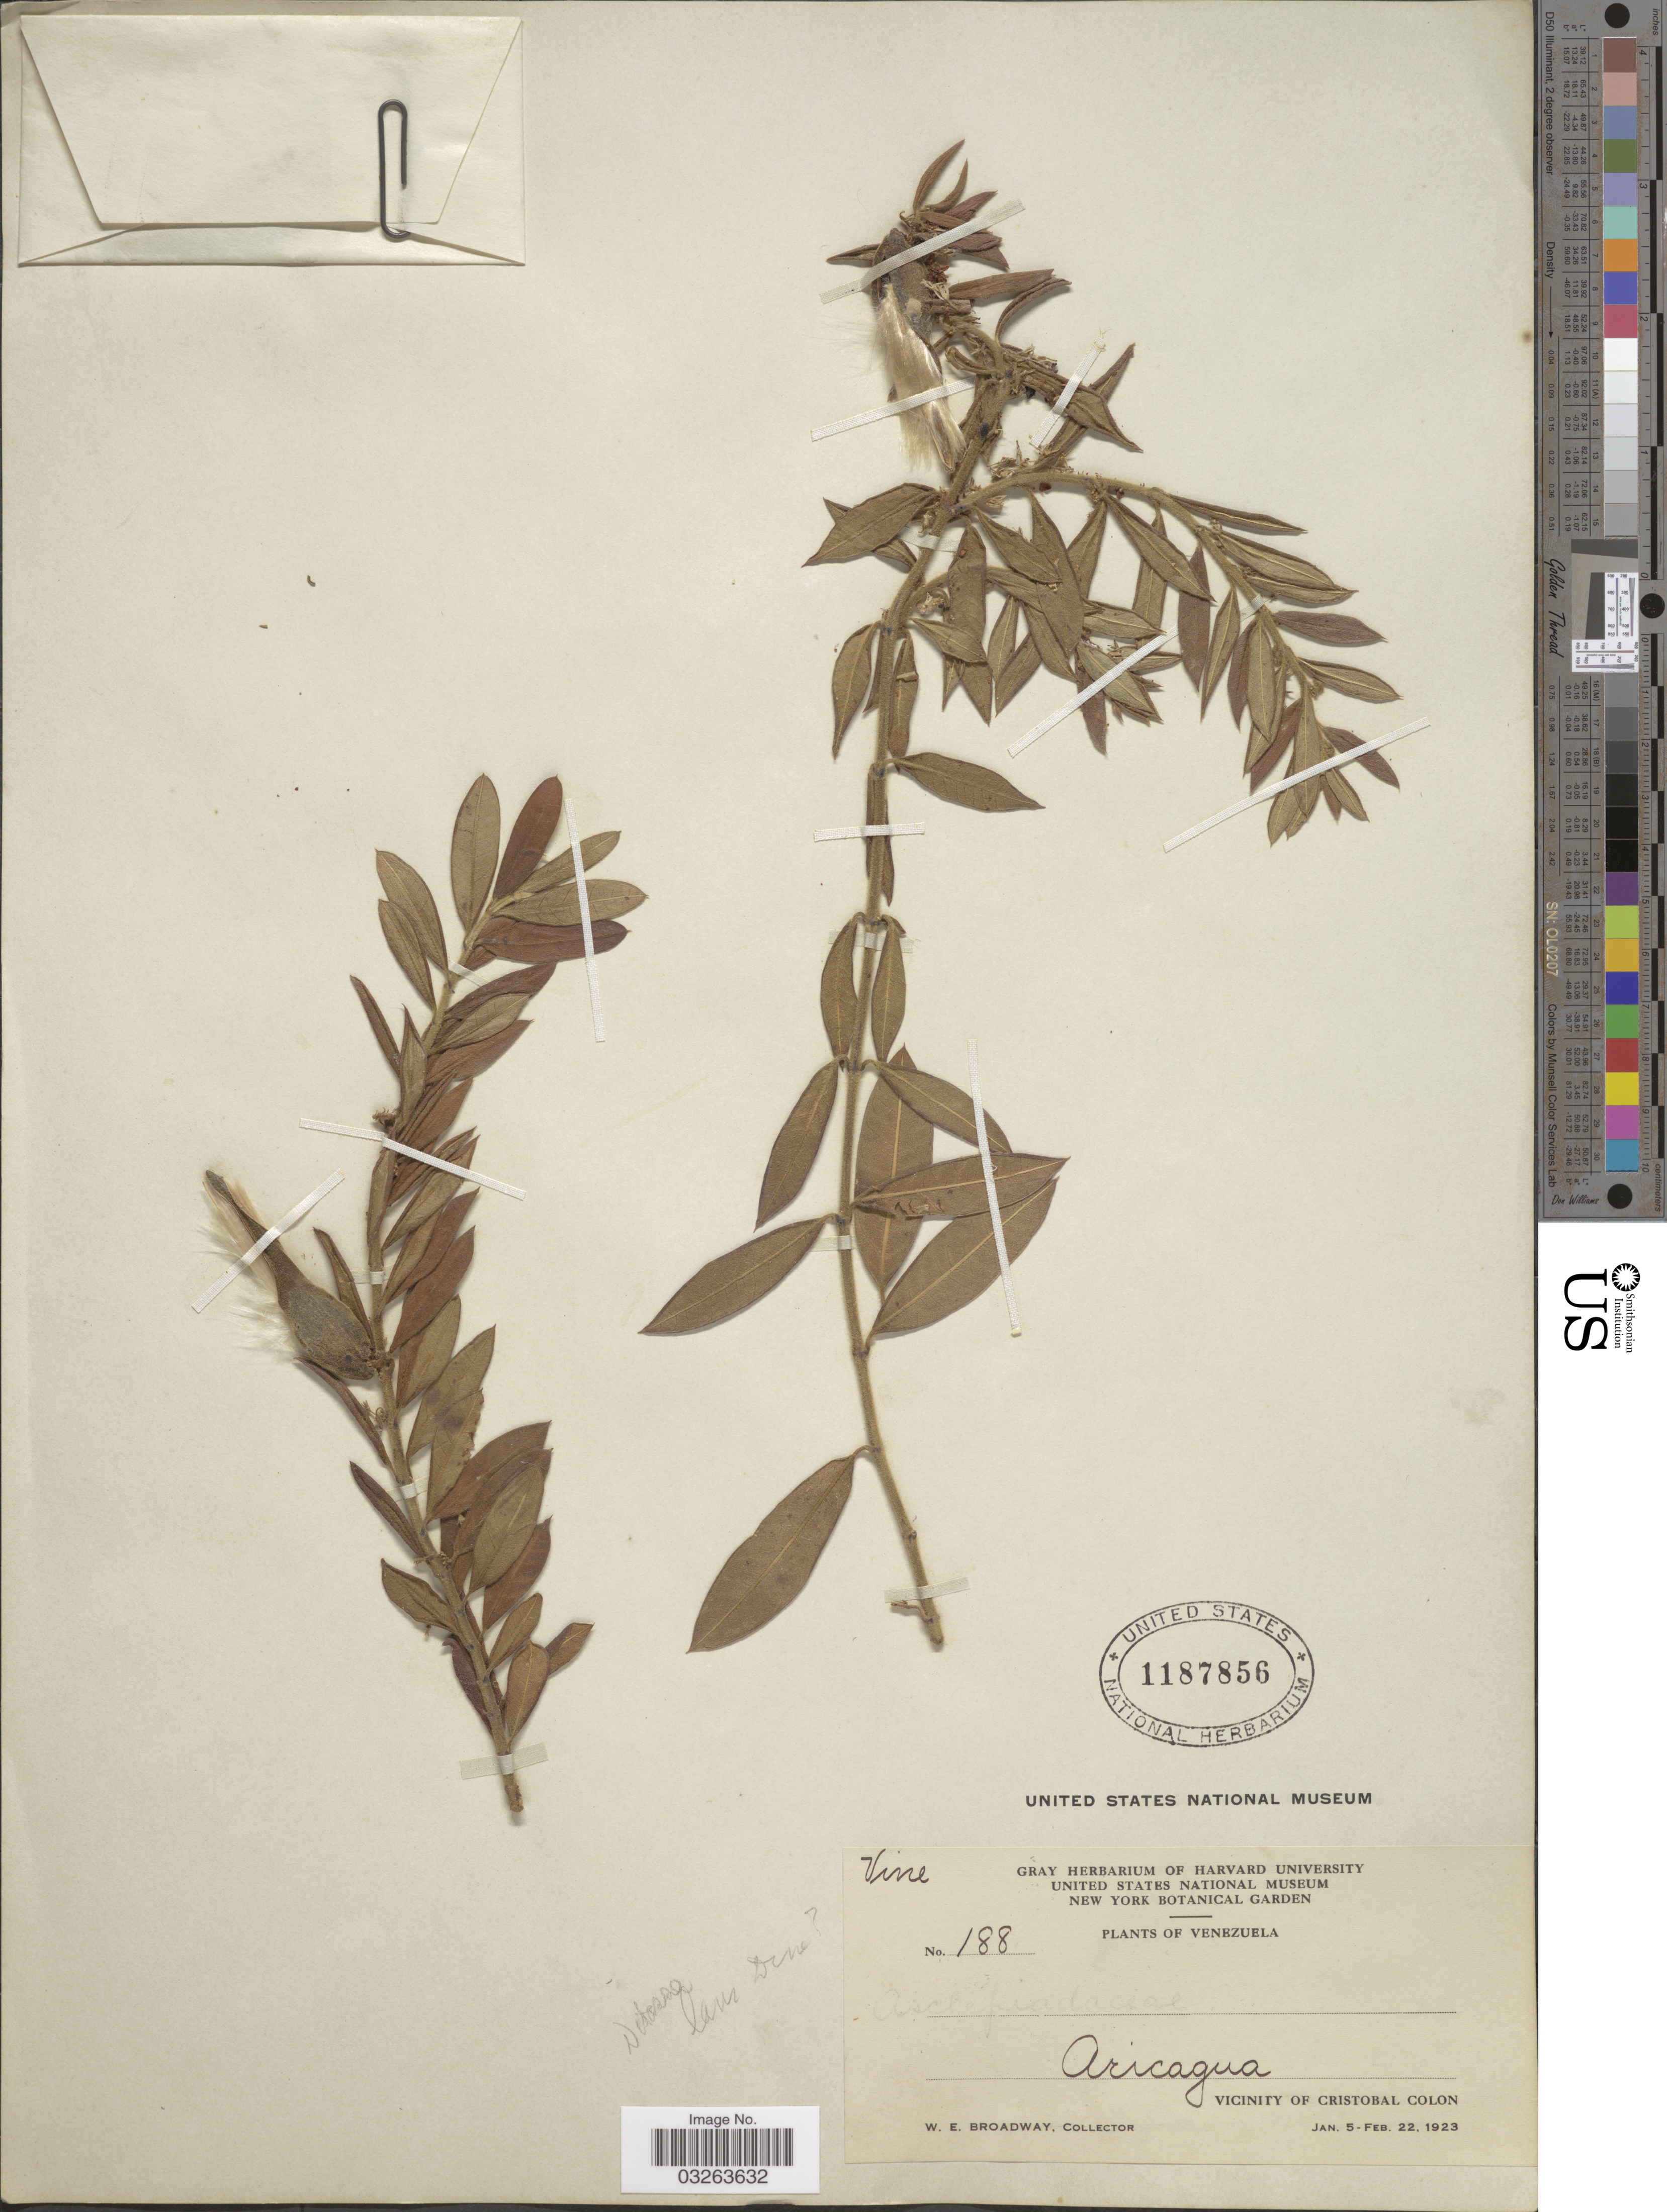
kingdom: Plantae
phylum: Tracheophyta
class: Magnoliopsida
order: Gentianales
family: Apocynaceae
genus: Ditassa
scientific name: Ditassa oxyphylla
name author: Turcz.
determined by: Liede-Schumann, Sigrid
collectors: W. E. Broadway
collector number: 188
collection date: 1923-01-05/1923-02-22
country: Venezuela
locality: Vicinity of Cristobal Colon.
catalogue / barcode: US 1187856